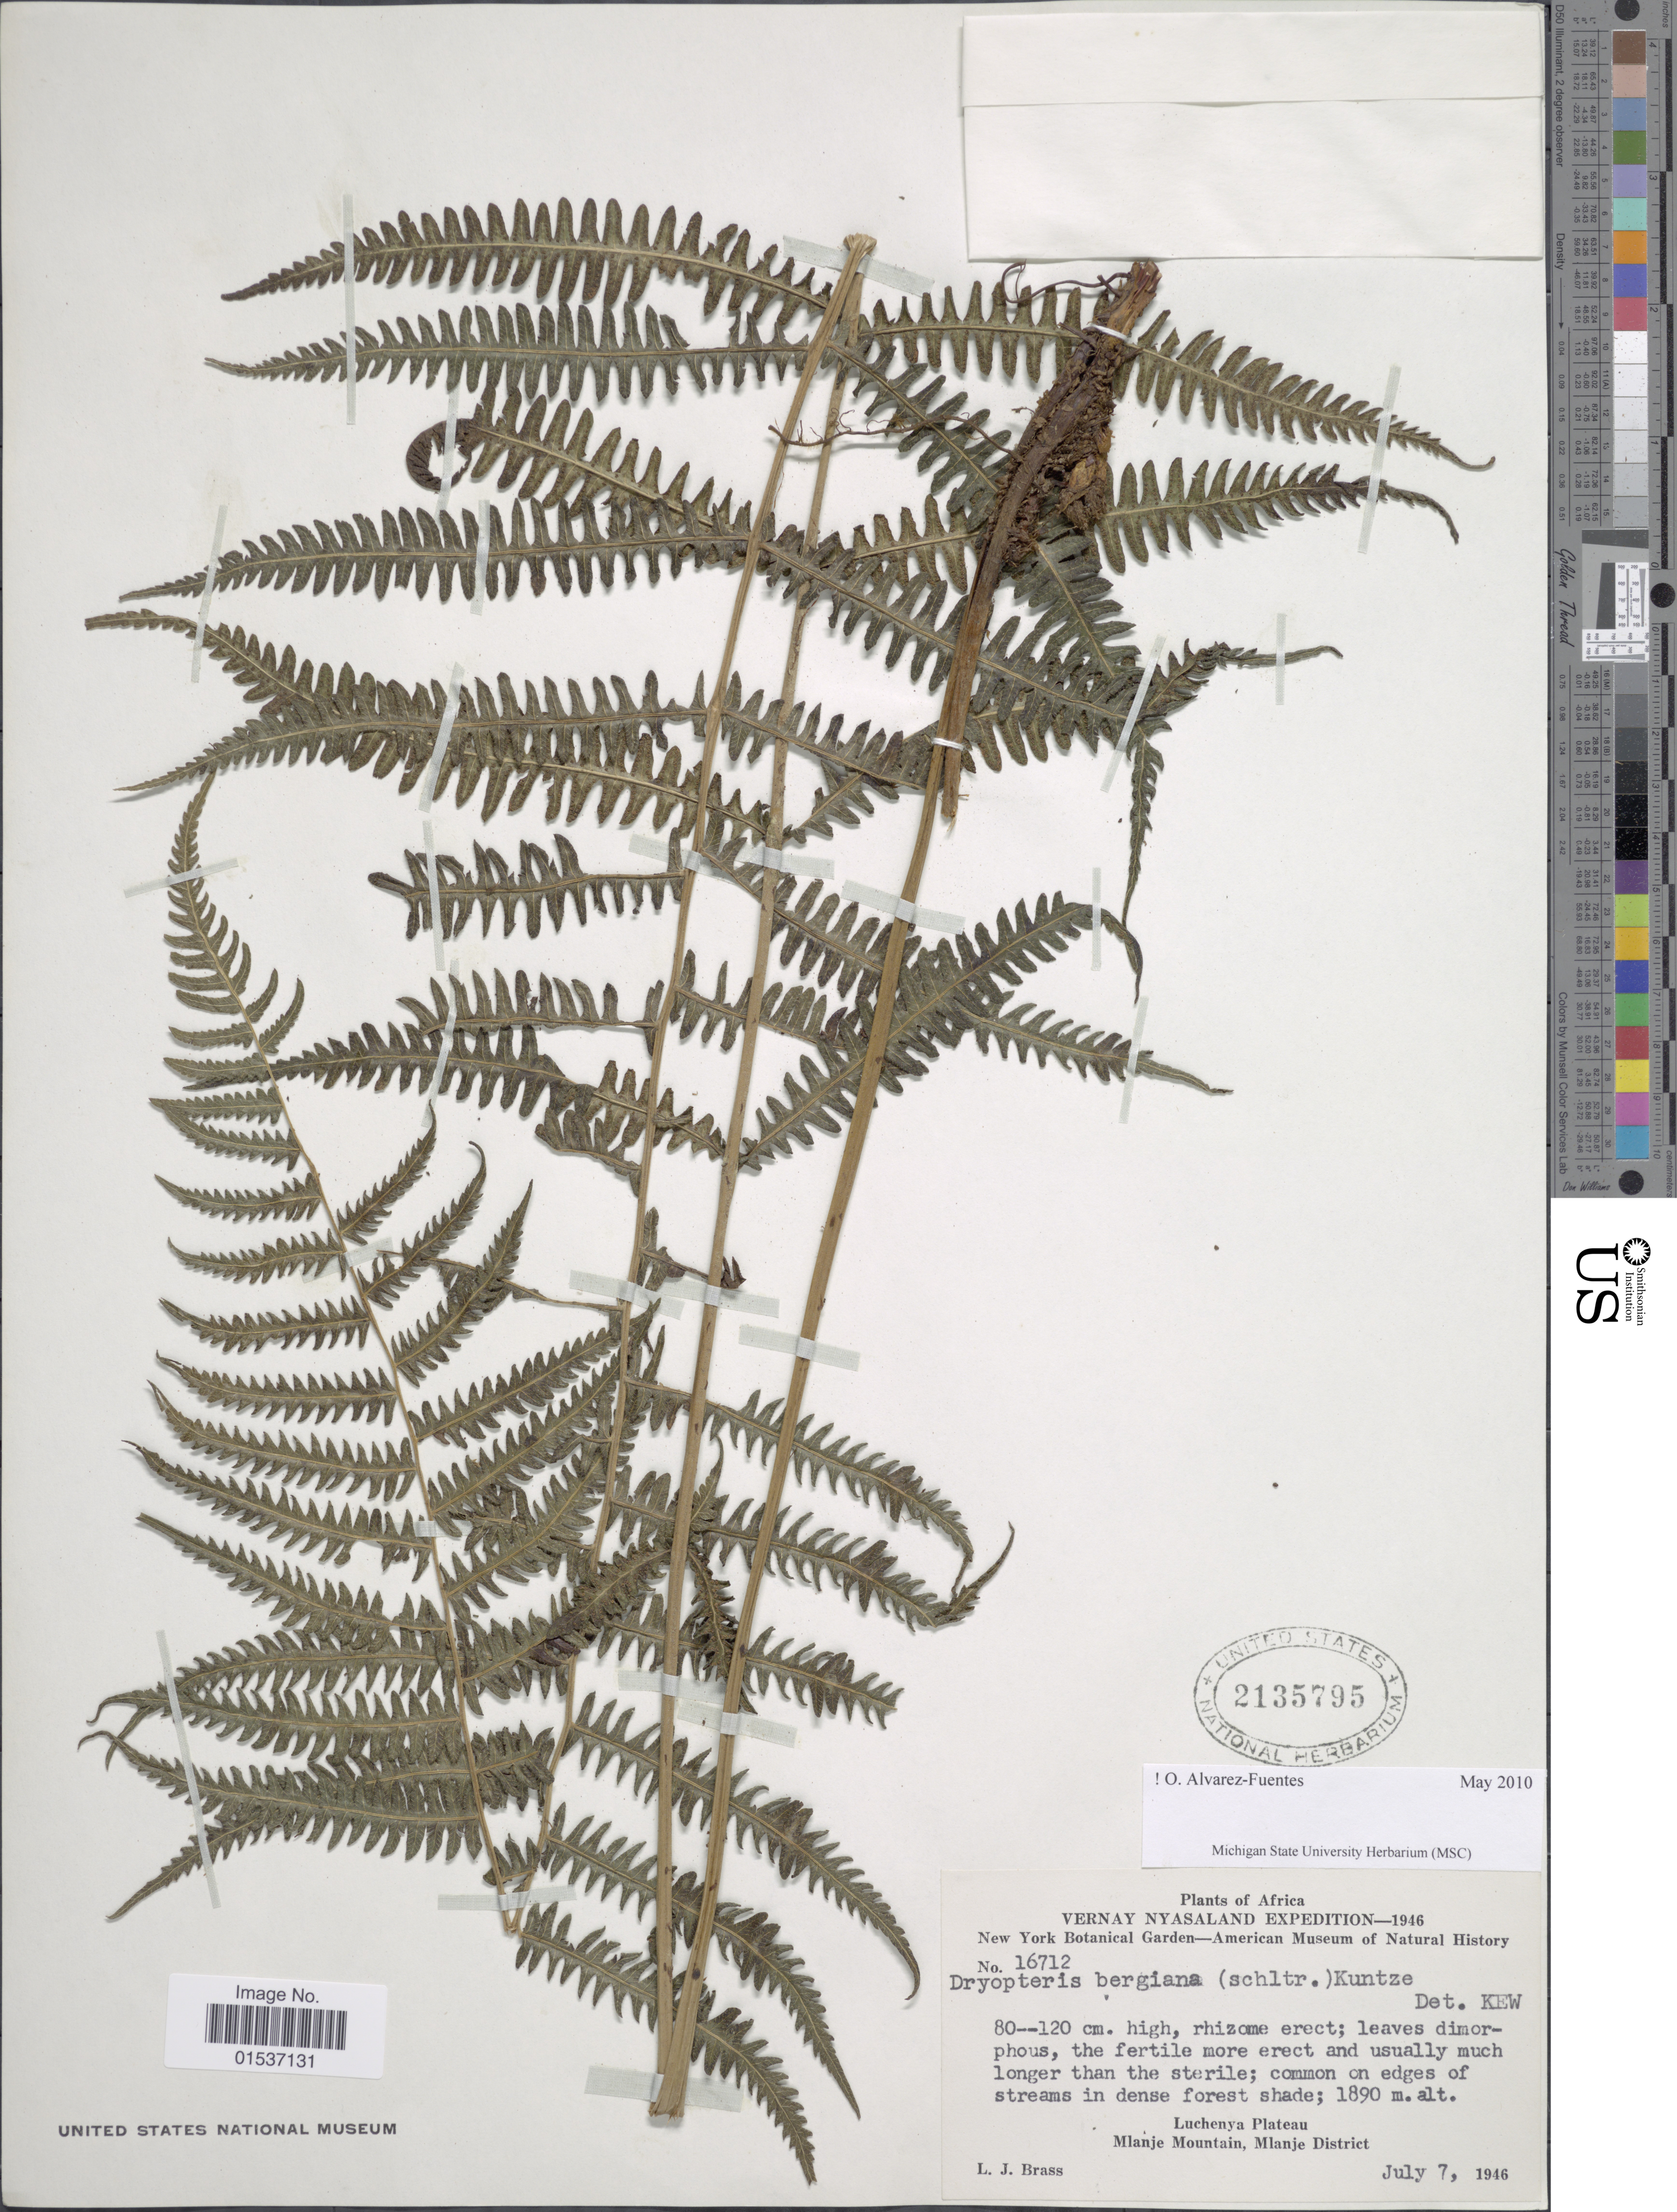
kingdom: Plantae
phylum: Tracheophyta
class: Polypodiopsida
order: Polypodiales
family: Thelypteridaceae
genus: Thelypteris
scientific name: Thelypteris bergiana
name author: (Schltdl.) Ching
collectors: L. J. Brass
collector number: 16712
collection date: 1946-07-07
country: Malawi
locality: Africa, Nyasaland. Luchenya Plateau, Mlanje Mountain, Mlanje District.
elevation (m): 1890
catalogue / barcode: US 2135795